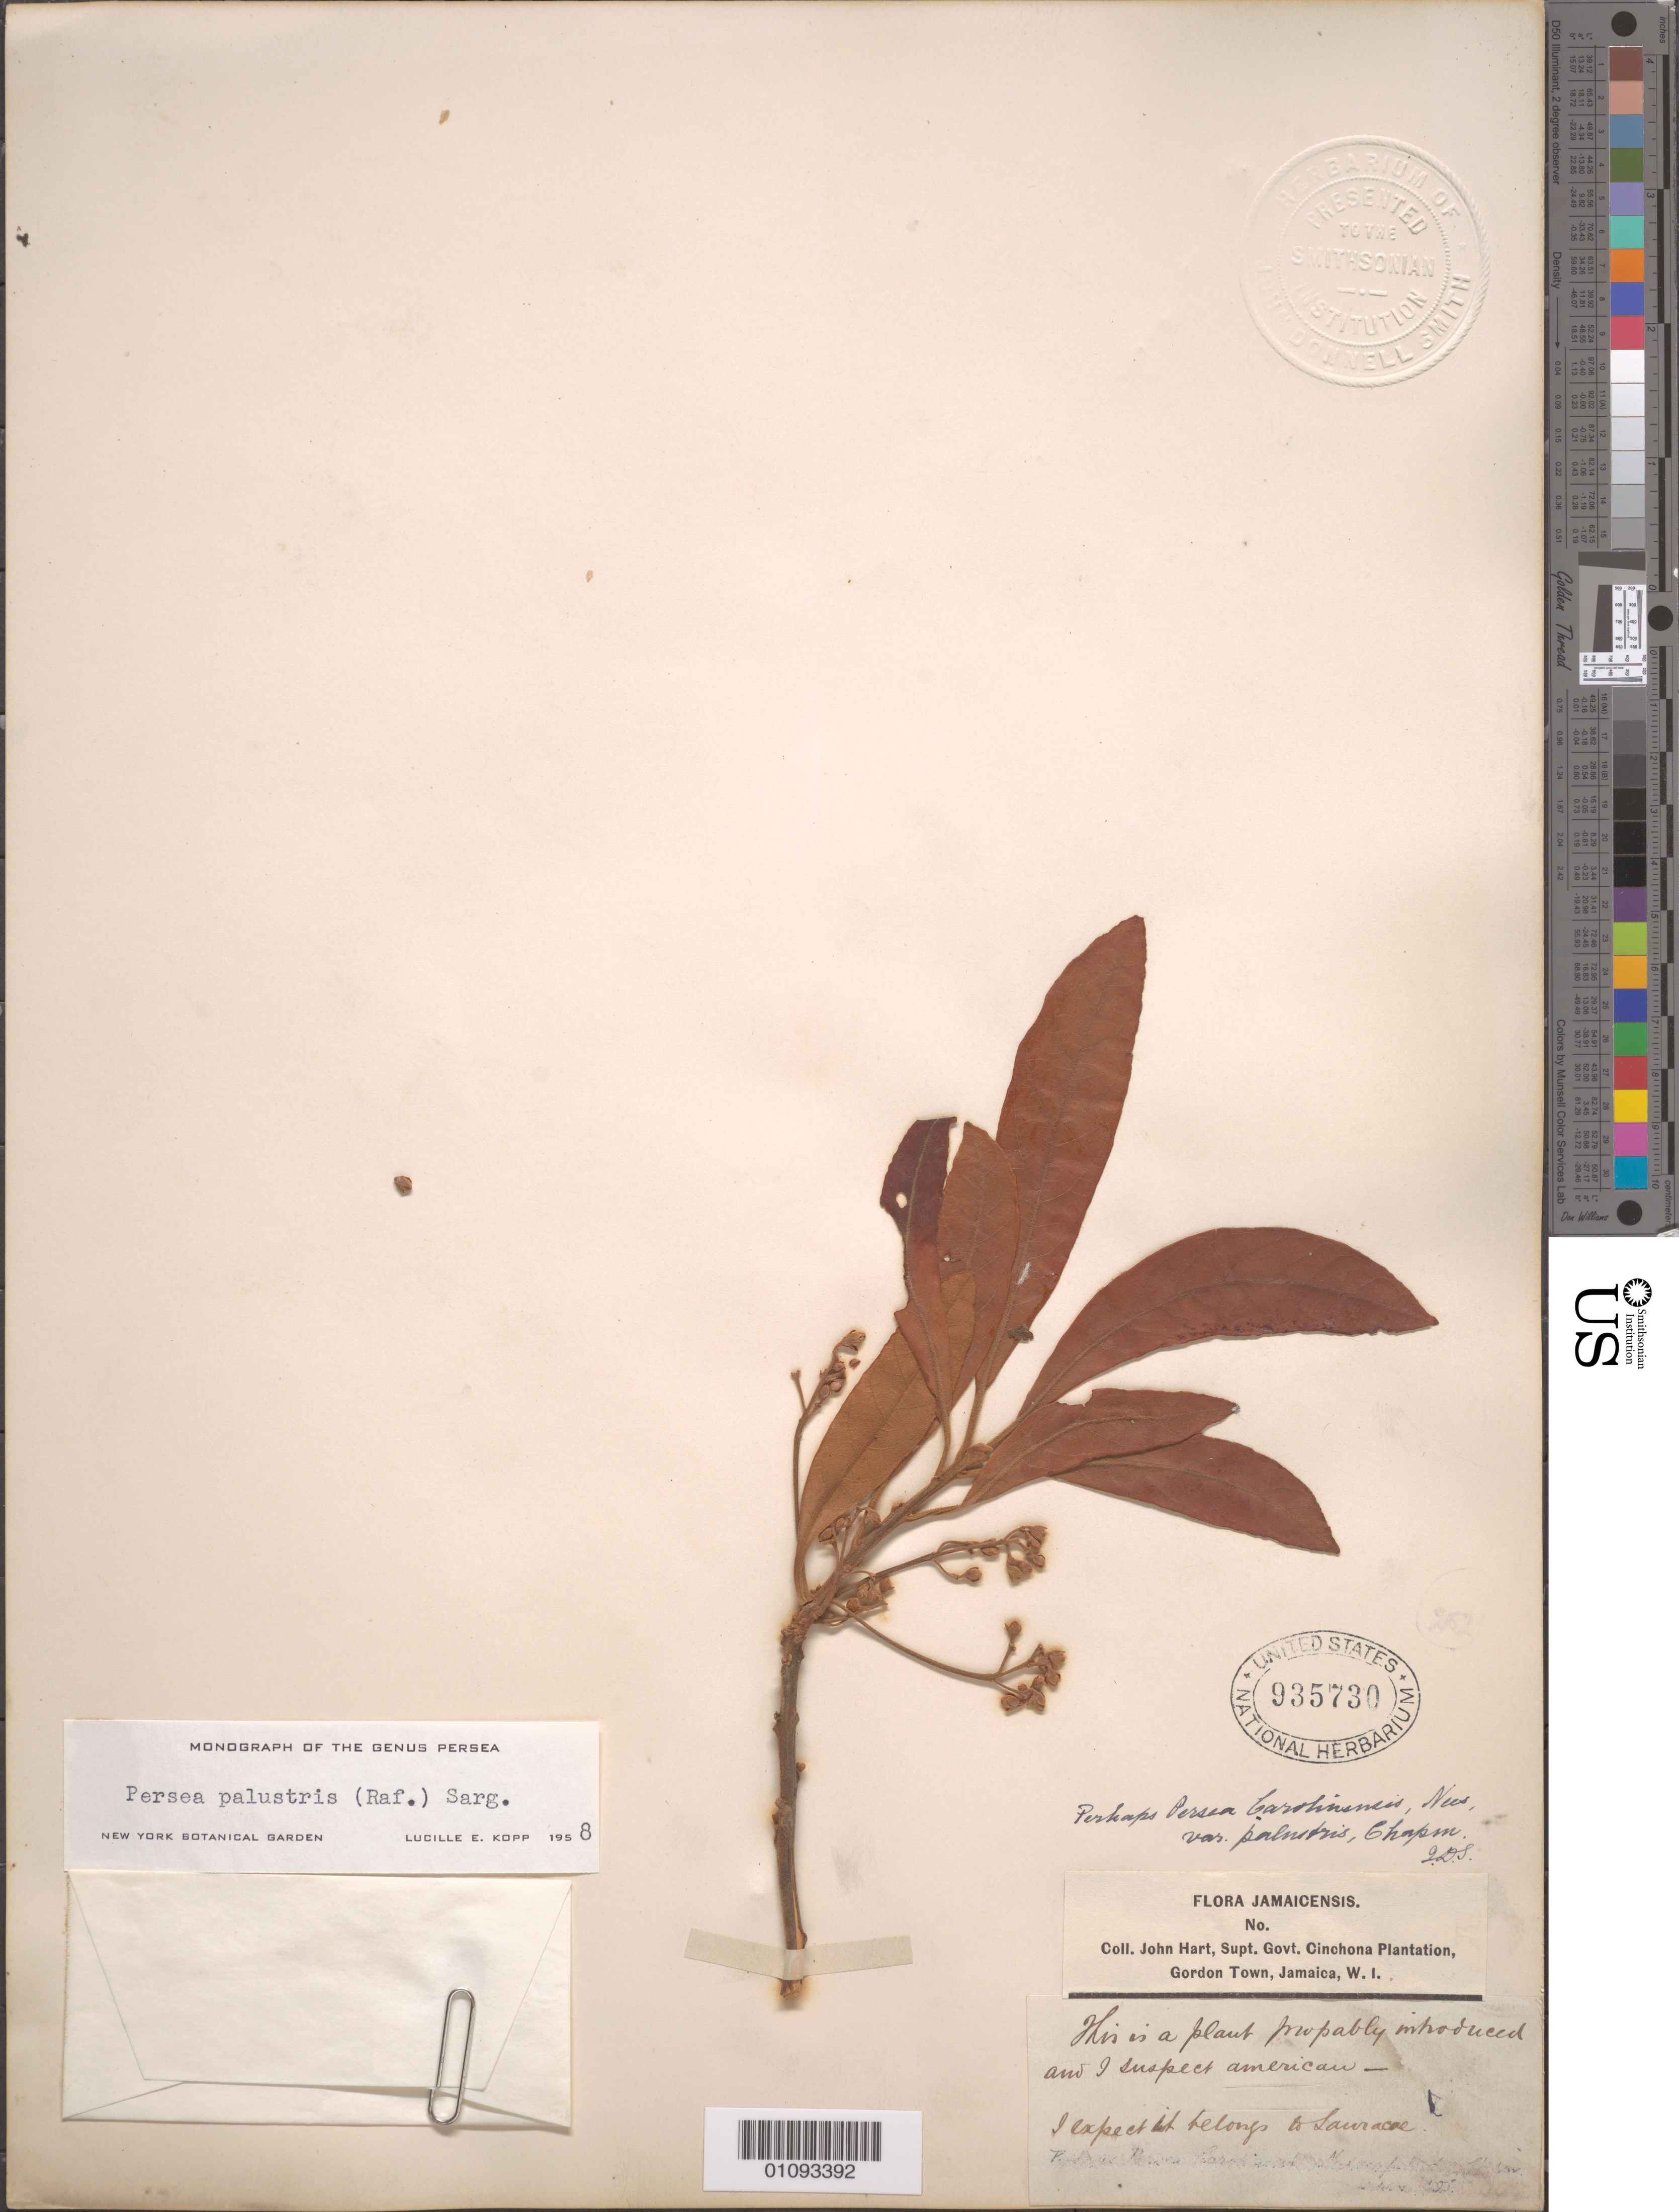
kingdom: Plantae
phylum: Tracheophyta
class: Magnoliopsida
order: Laurales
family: Lauraceae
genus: Persea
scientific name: Persea palustris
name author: (Raf.) Sarg.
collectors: J. Hart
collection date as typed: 1800 to -- --- 1899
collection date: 1800/1899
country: Jamaica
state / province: Saint Andrew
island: Jamaica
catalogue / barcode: US 935730